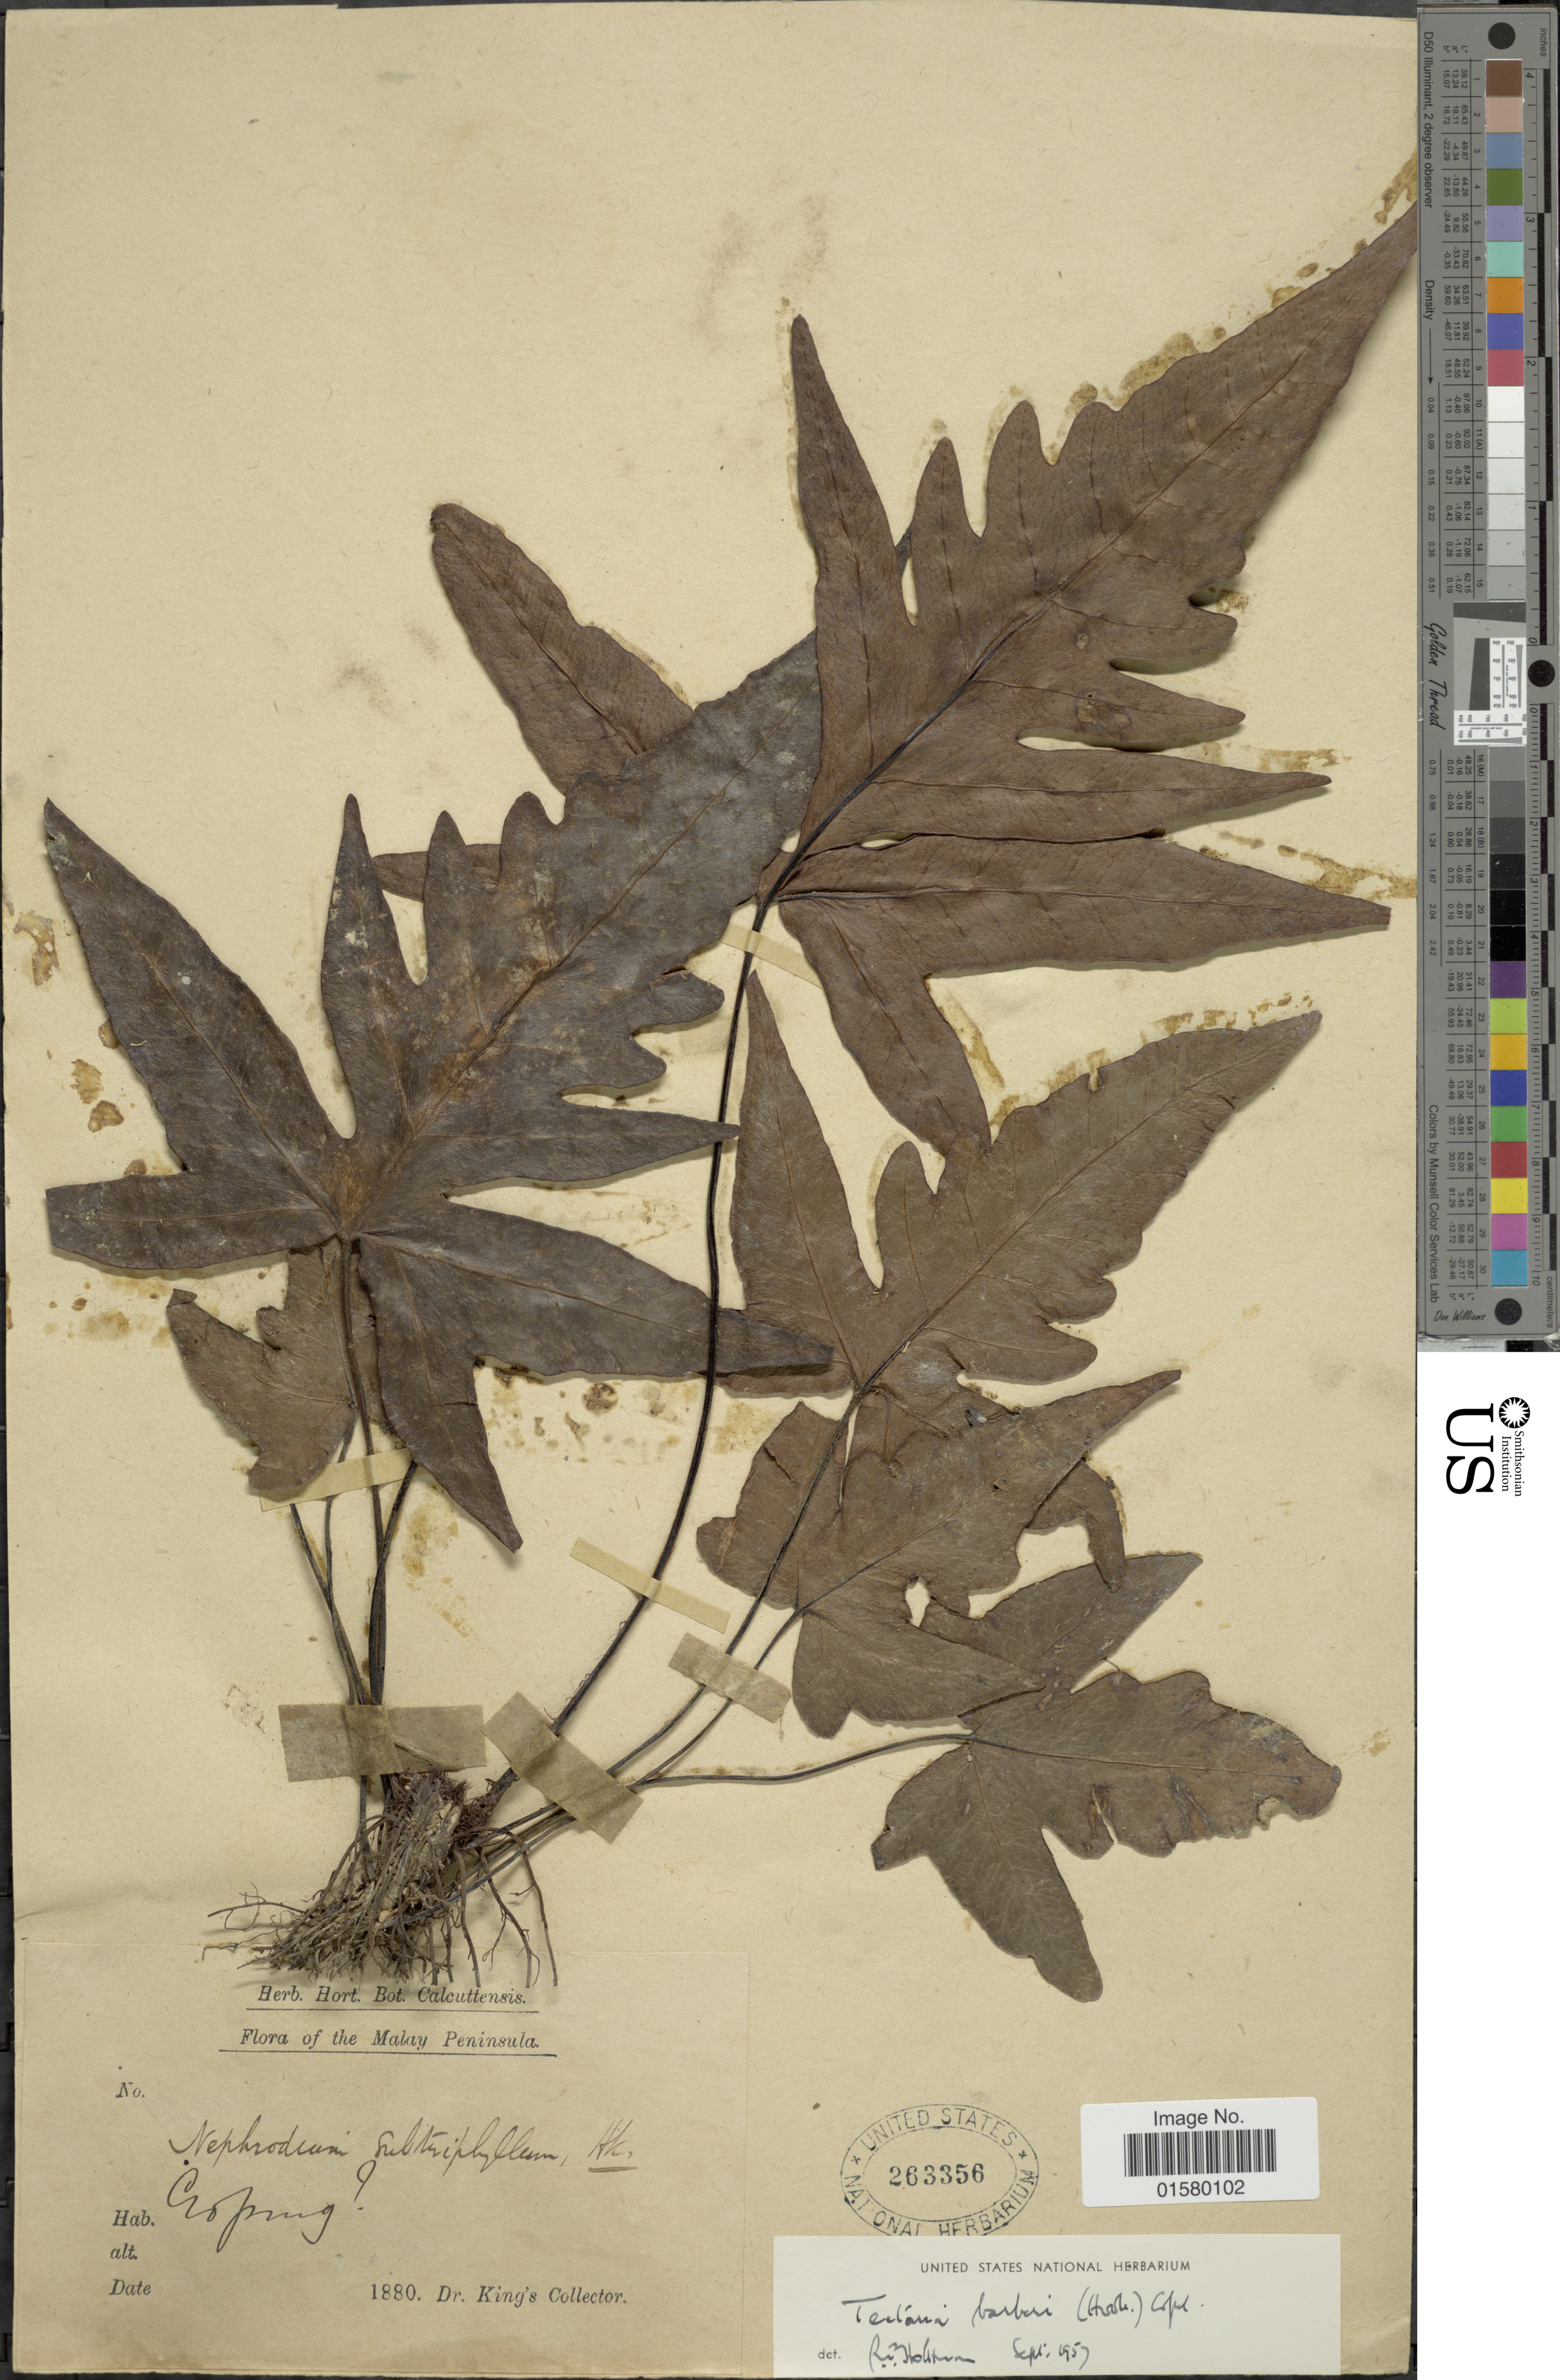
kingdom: Plantae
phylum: Tracheophyta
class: Polypodiopsida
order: Polypodiales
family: Tectariaceae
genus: Tectaria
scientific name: Tectaria barberi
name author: (Hook.) Copel.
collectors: Dr. King's collector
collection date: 1880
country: Malaysia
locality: Malay Peninsula, Goping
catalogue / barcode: US 263356